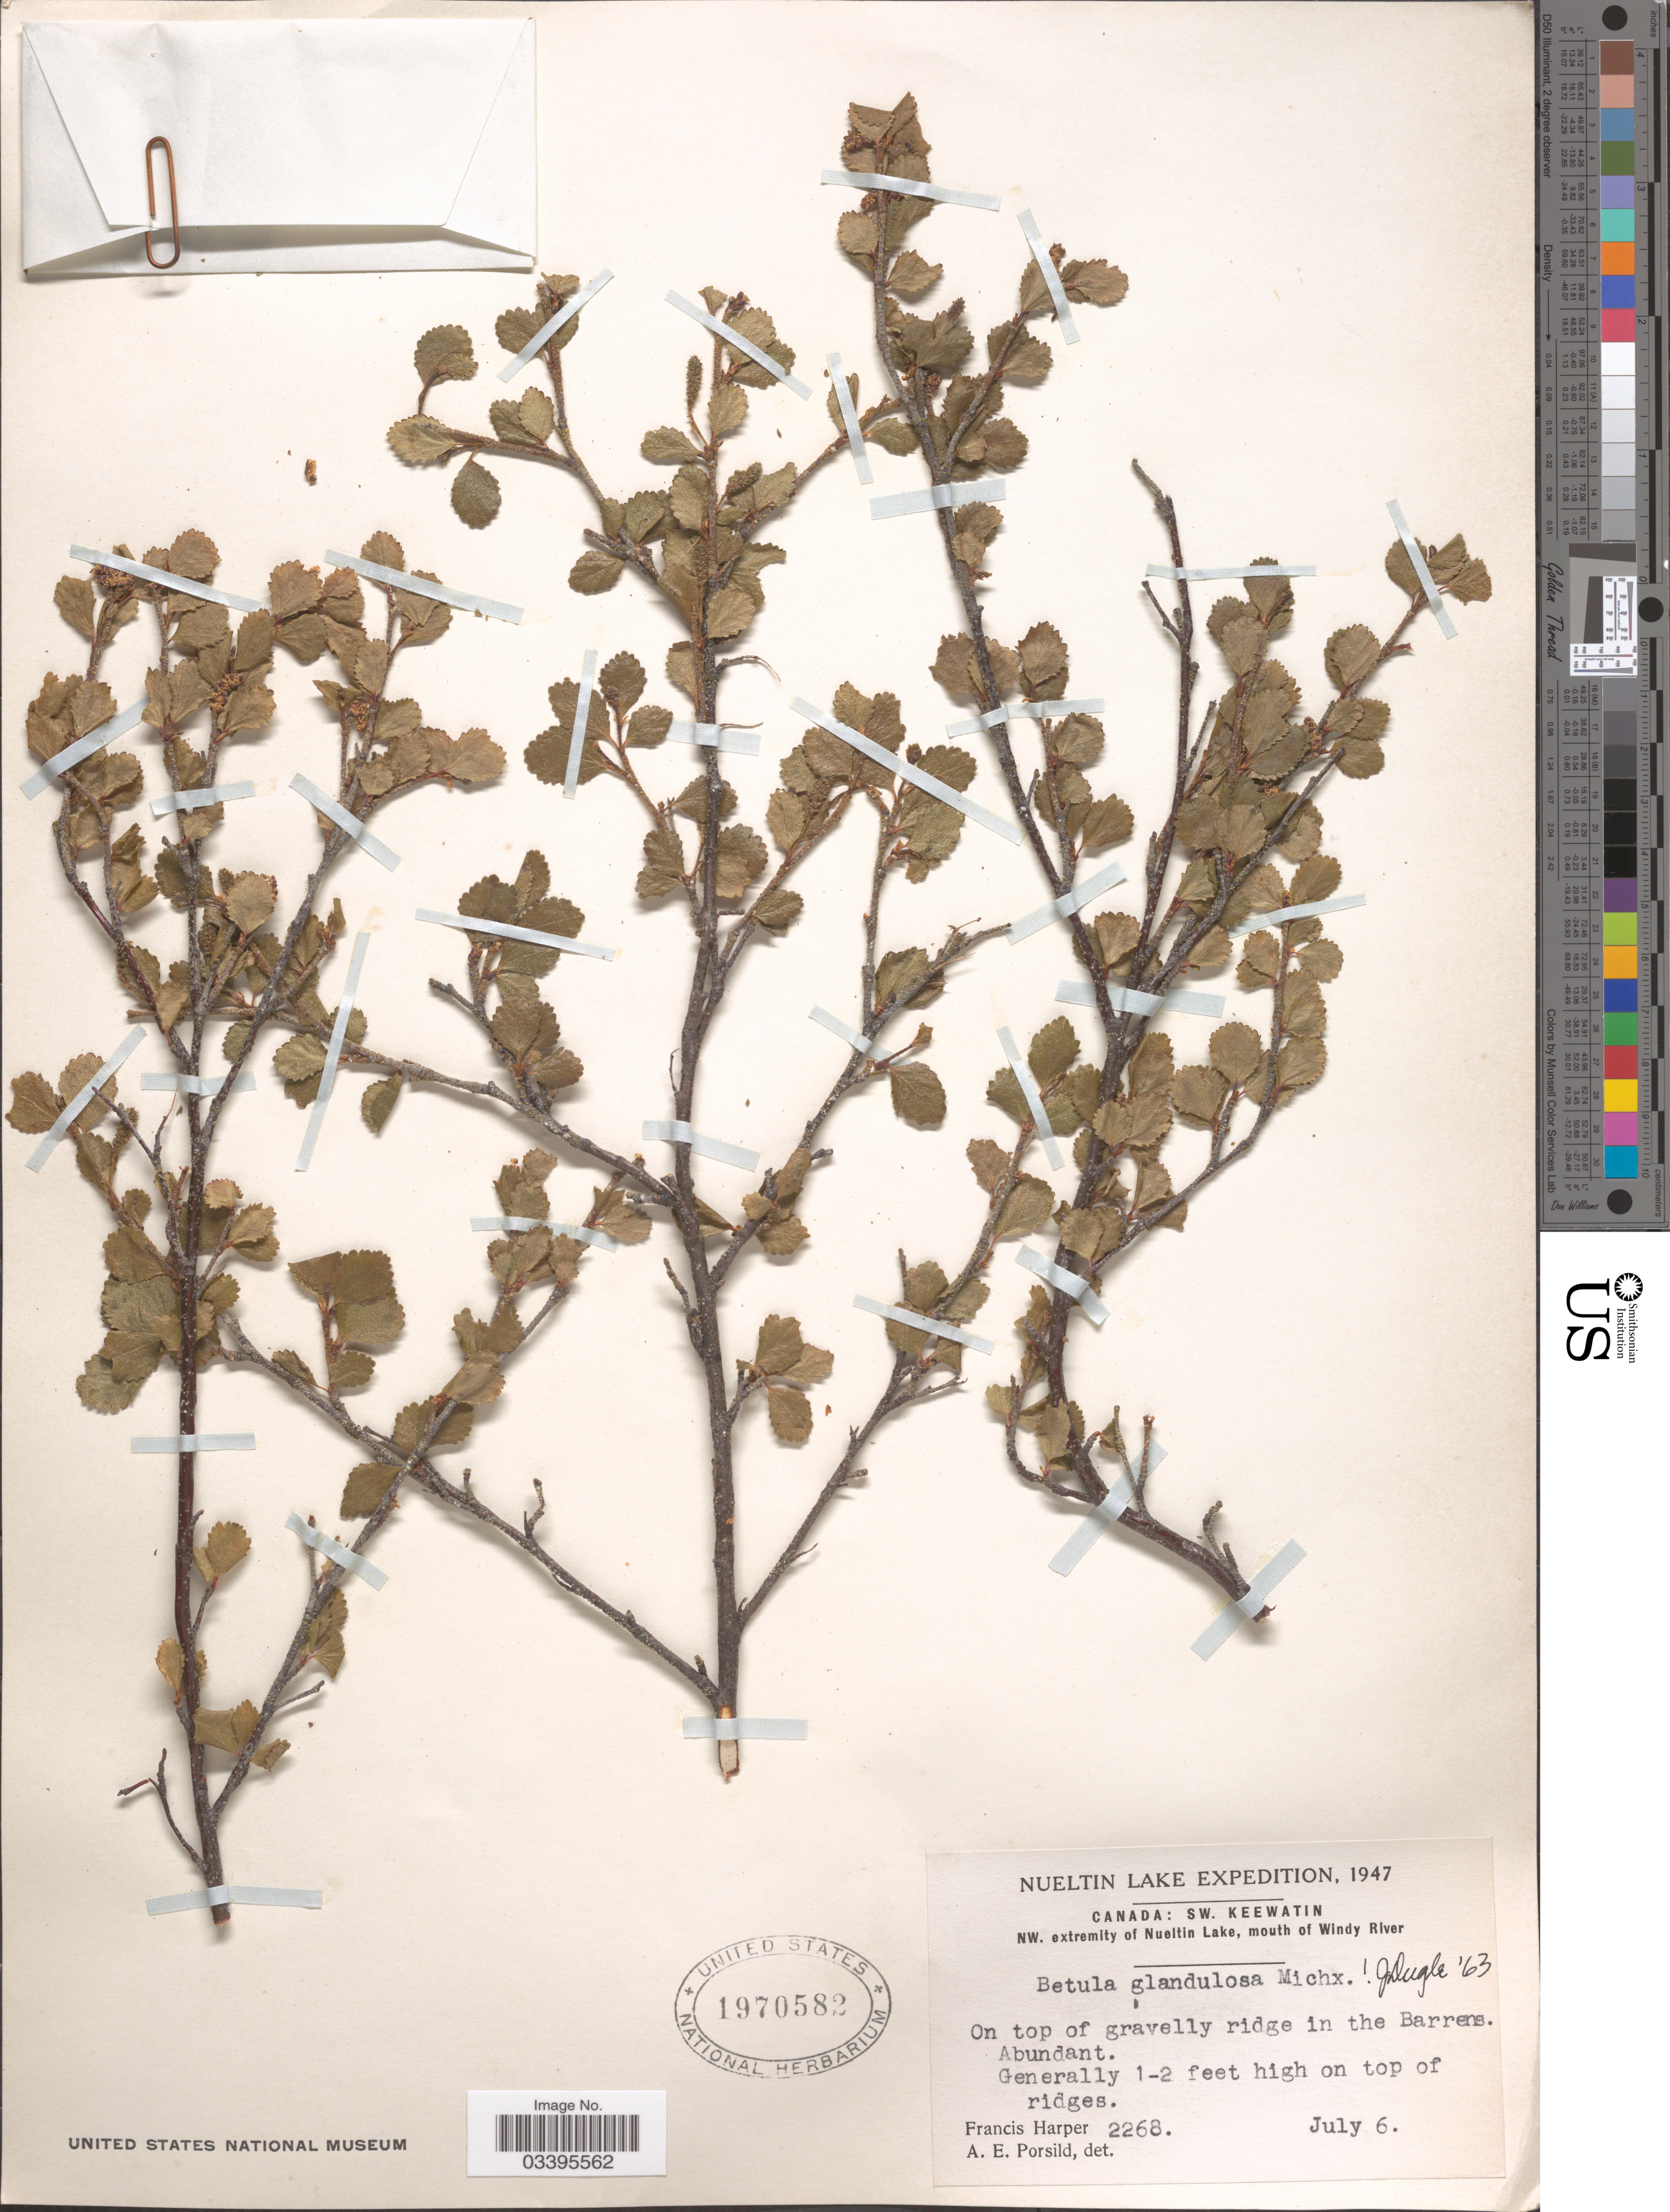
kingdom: Plantae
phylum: Tracheophyta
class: Magnoliopsida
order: Fagales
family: Betulaceae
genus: Betula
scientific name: Betula glandulosa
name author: Michx.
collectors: F. Harper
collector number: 2268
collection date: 1947-07-06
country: Canada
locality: SW. Keewatin. NW. extremity of Nueltin Lake, mouth of Windy River. On top of gravelly ridge in the Barrens.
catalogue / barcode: US 1970582